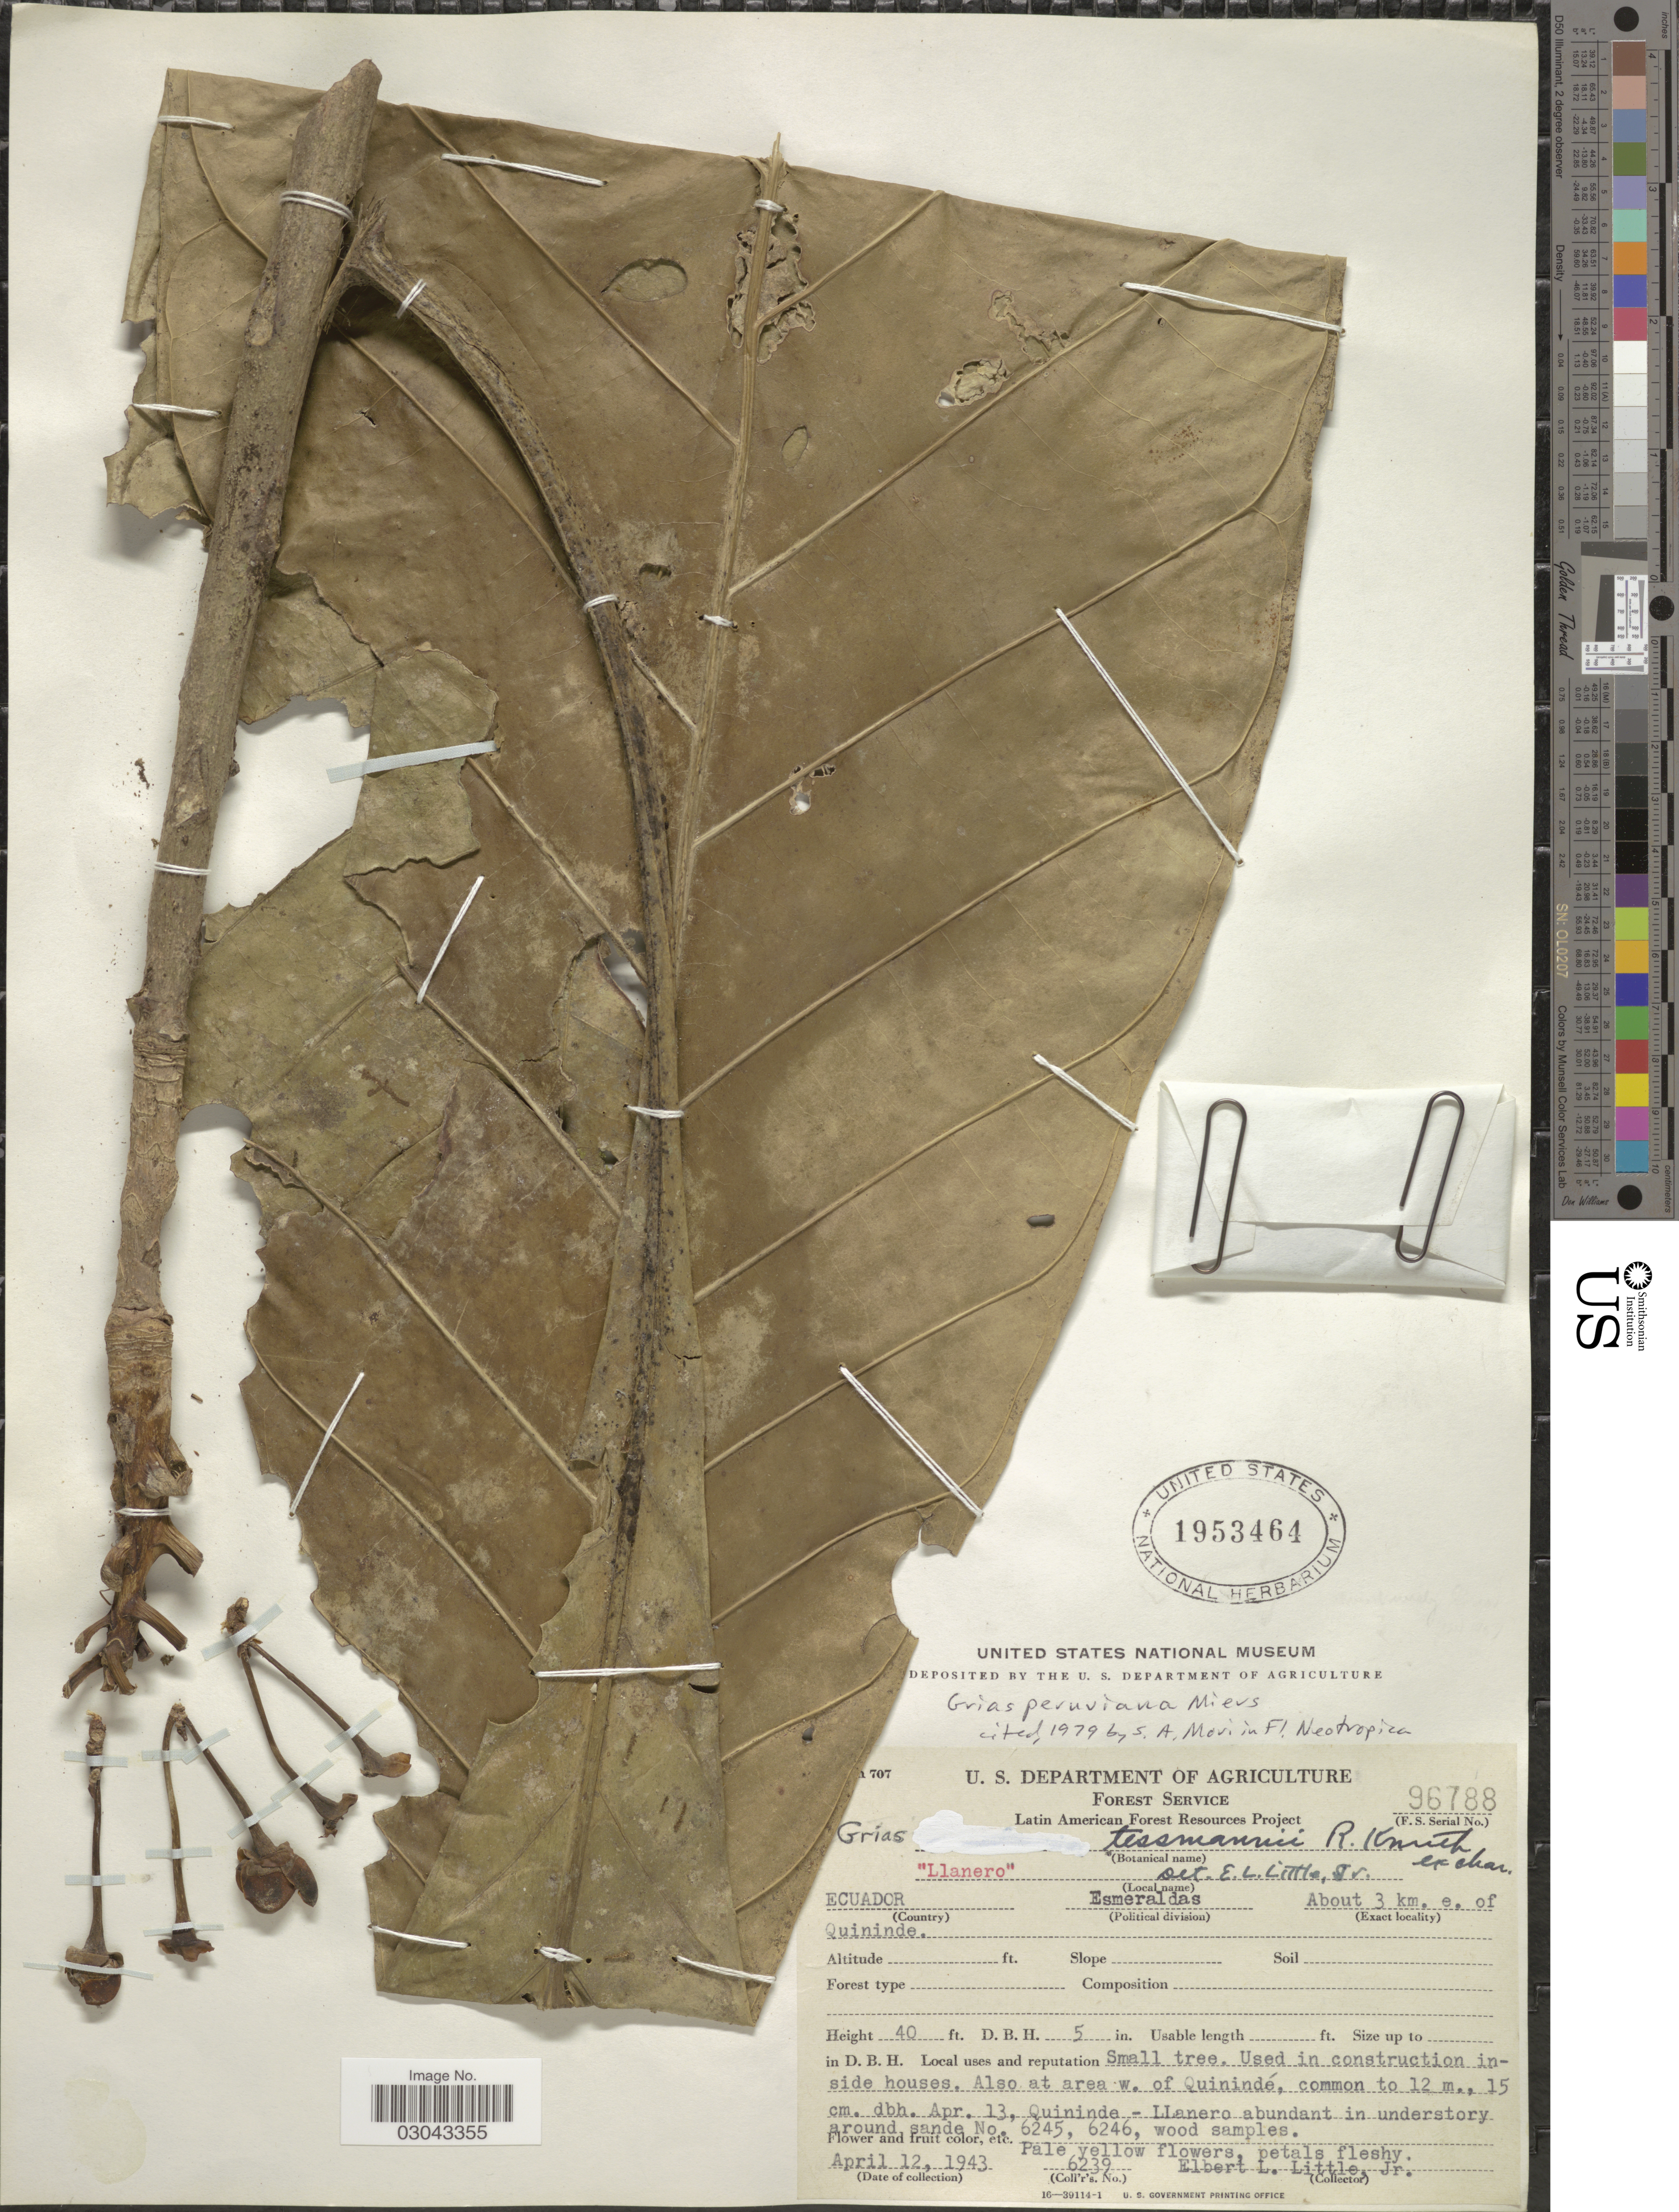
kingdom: Plantae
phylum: Tracheophyta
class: Magnoliopsida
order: Ericales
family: Lecythidaceae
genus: Grias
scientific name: Grias peruviana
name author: Miers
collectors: E. L. Little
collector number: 6239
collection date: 1943-04-12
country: Ecuador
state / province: Esmeraldas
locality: About 3 km. e. of Quininde.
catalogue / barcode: US 1953464